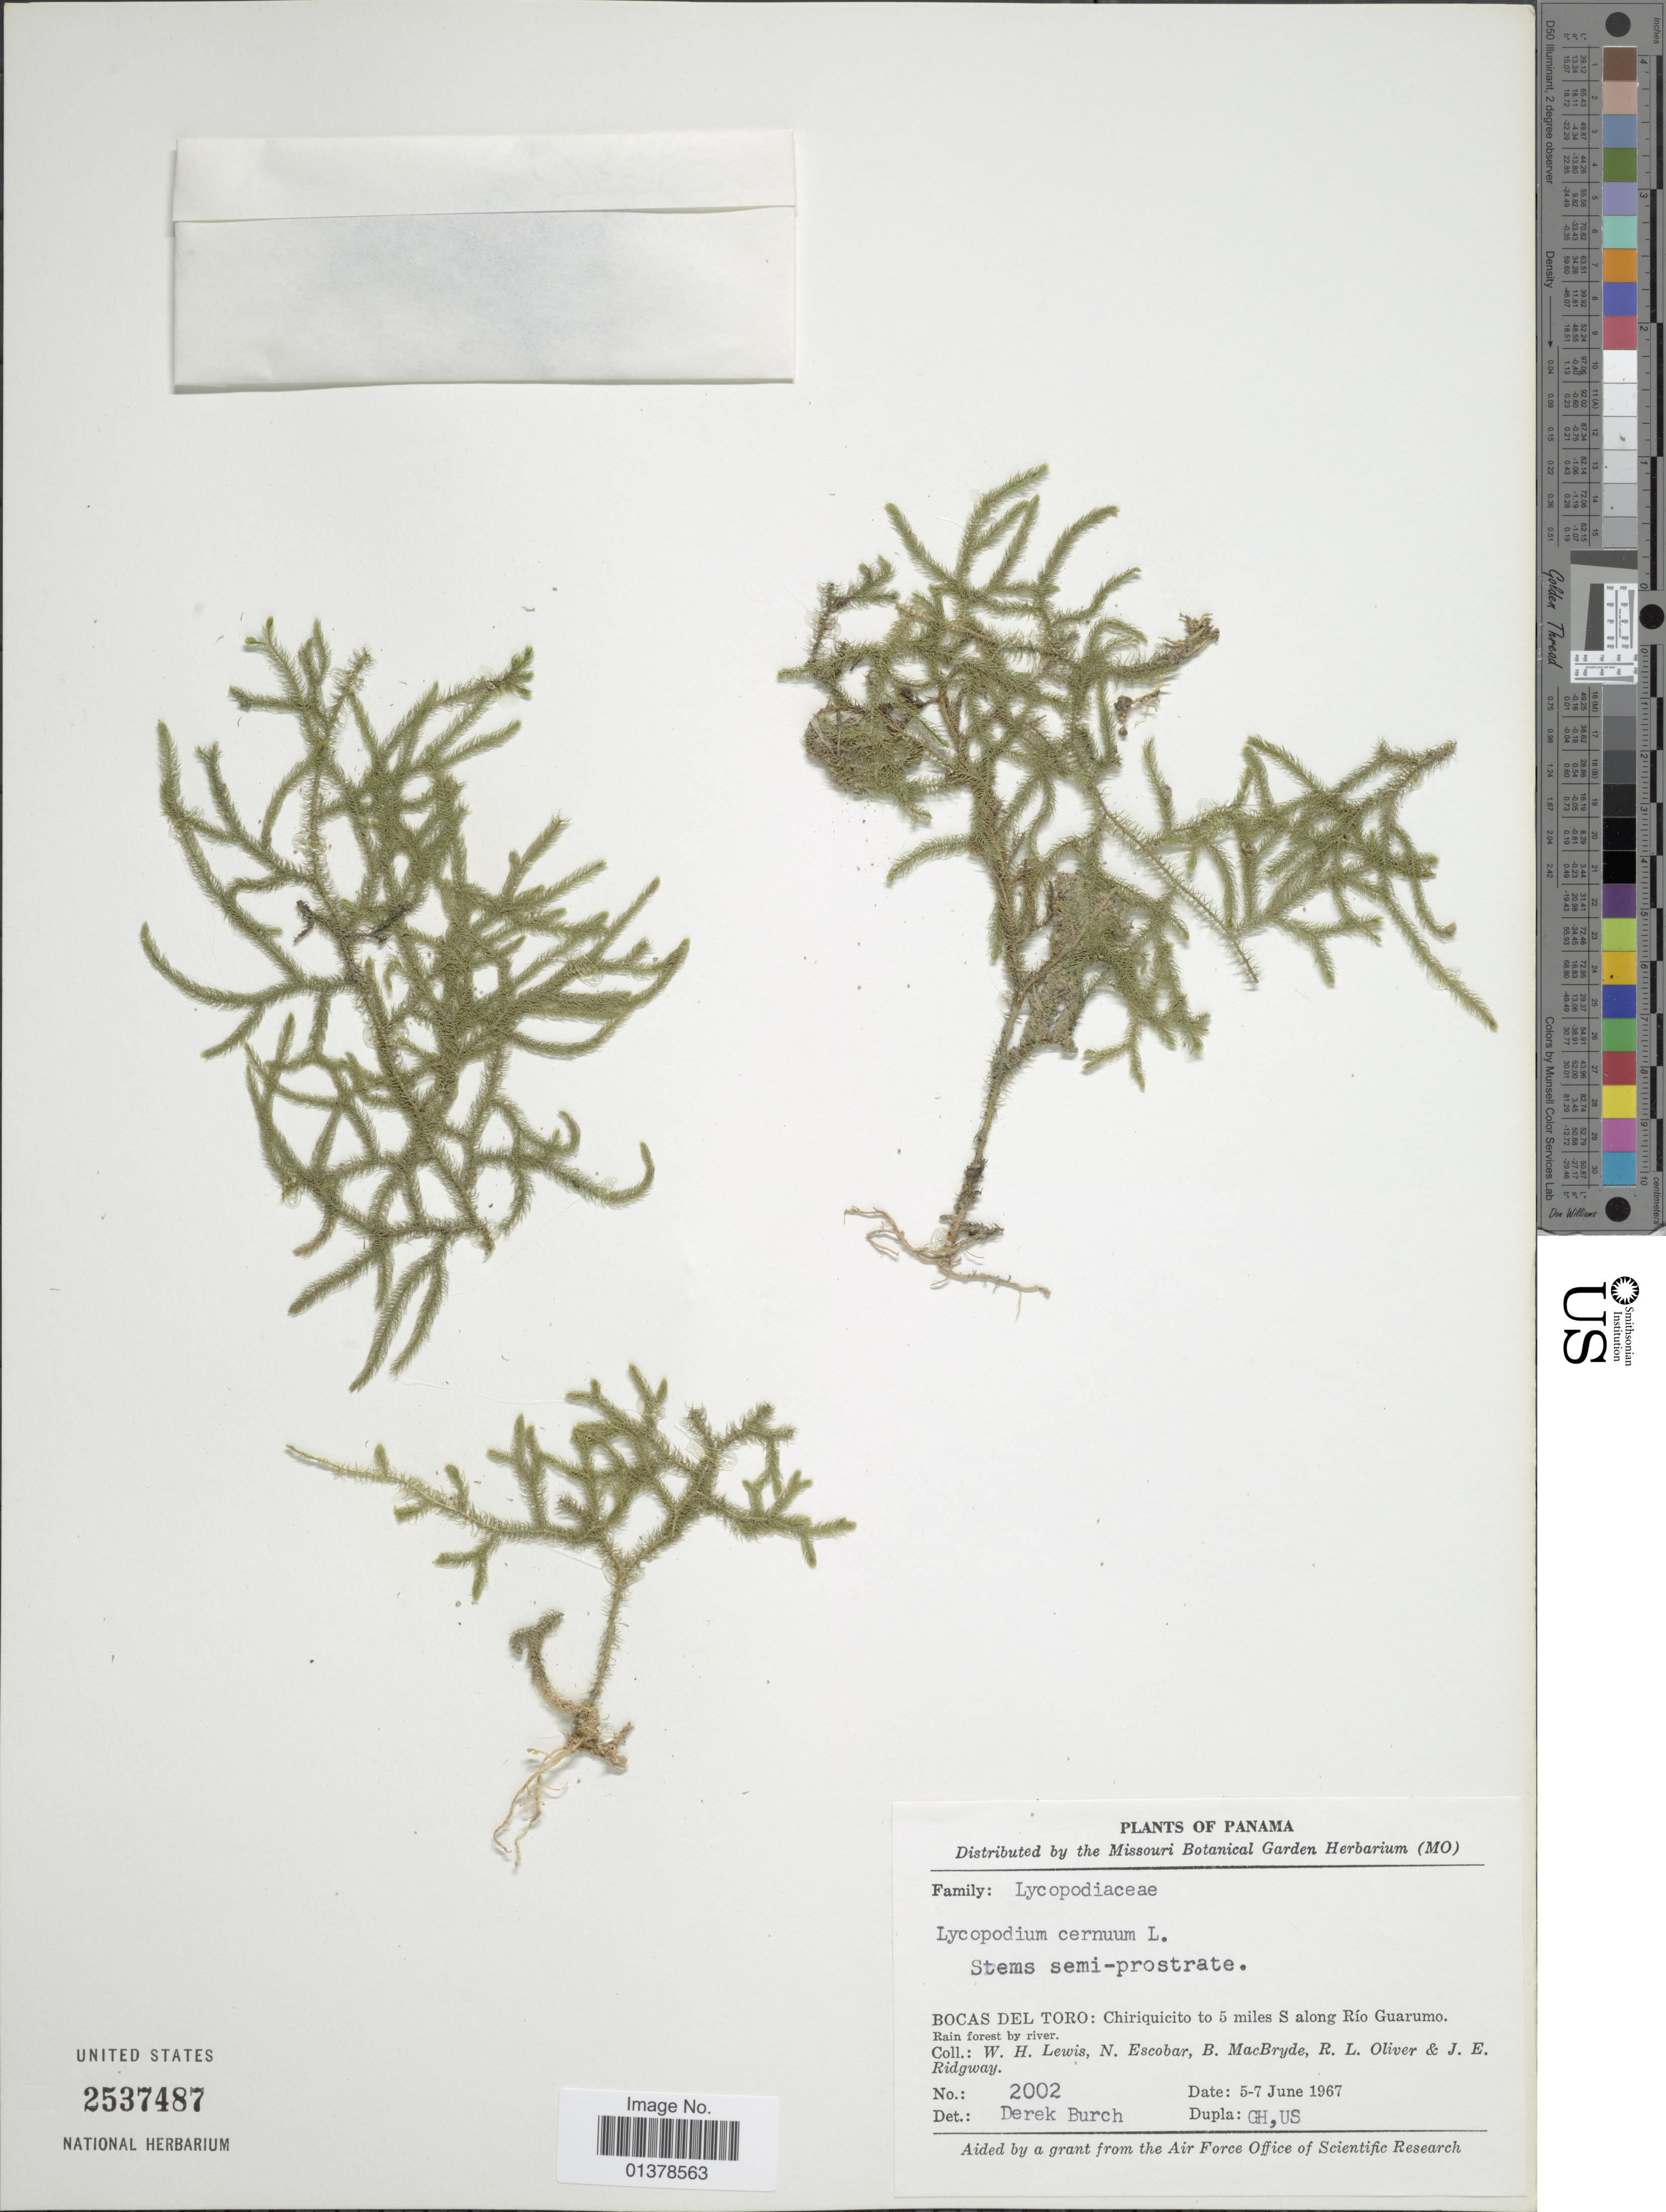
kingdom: Plantae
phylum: Tracheophyta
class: Lycopodiopsida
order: Lycopodiales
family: Lycopodiaceae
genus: Palhinhaea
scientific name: Palhinhaea cernua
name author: (L.) Vasc. & Franco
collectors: W. H. Lewis, N. Escobar, B. MacBryde, R. Oliver & J. Ridgway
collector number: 2002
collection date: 1967-06-05/1967-06-07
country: Panama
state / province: Bocas del Toro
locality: Chiriquicito to 5miles S along Rio Guarumo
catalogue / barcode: US 2537487